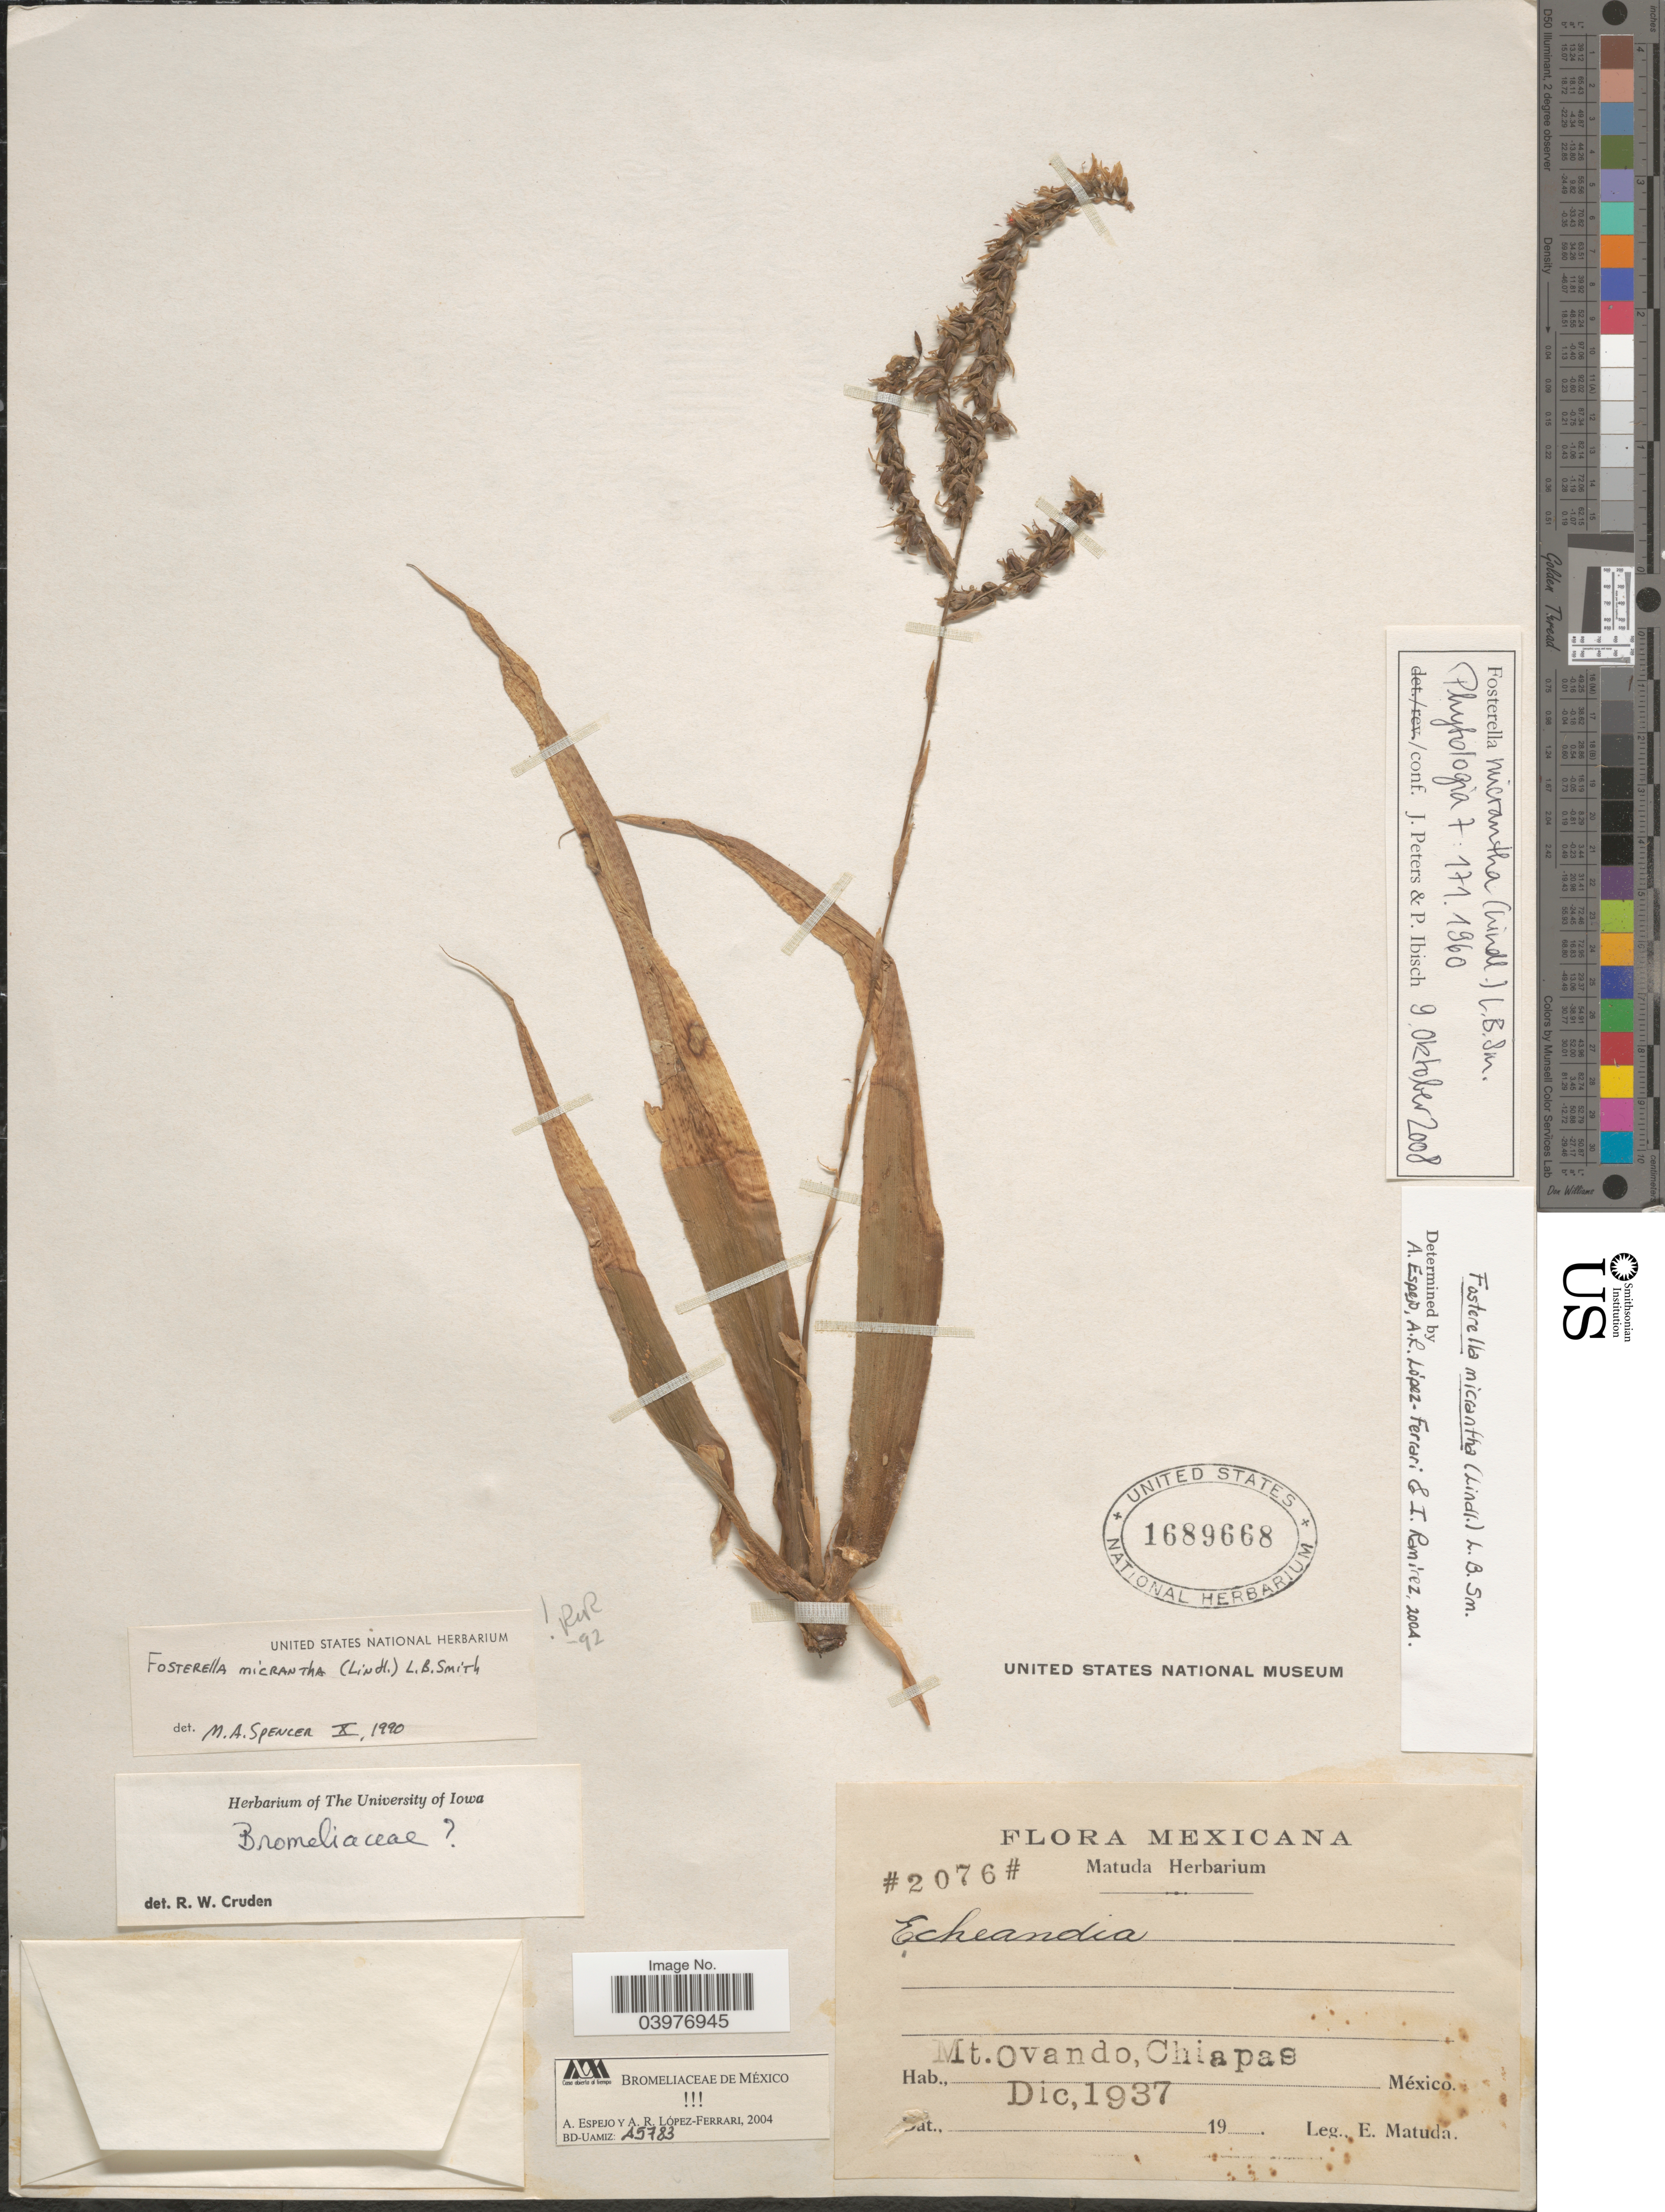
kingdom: Plantae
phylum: Tracheophyta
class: Liliopsida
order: Poales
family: Bromeliaceae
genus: Fosterella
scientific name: Fosterella micrantha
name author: (Lindl.) L.B. Sm.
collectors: E. Matuda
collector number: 2076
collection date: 1937-12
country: Mexico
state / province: Chiapas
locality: Mt. Ovando.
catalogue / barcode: US 1689668